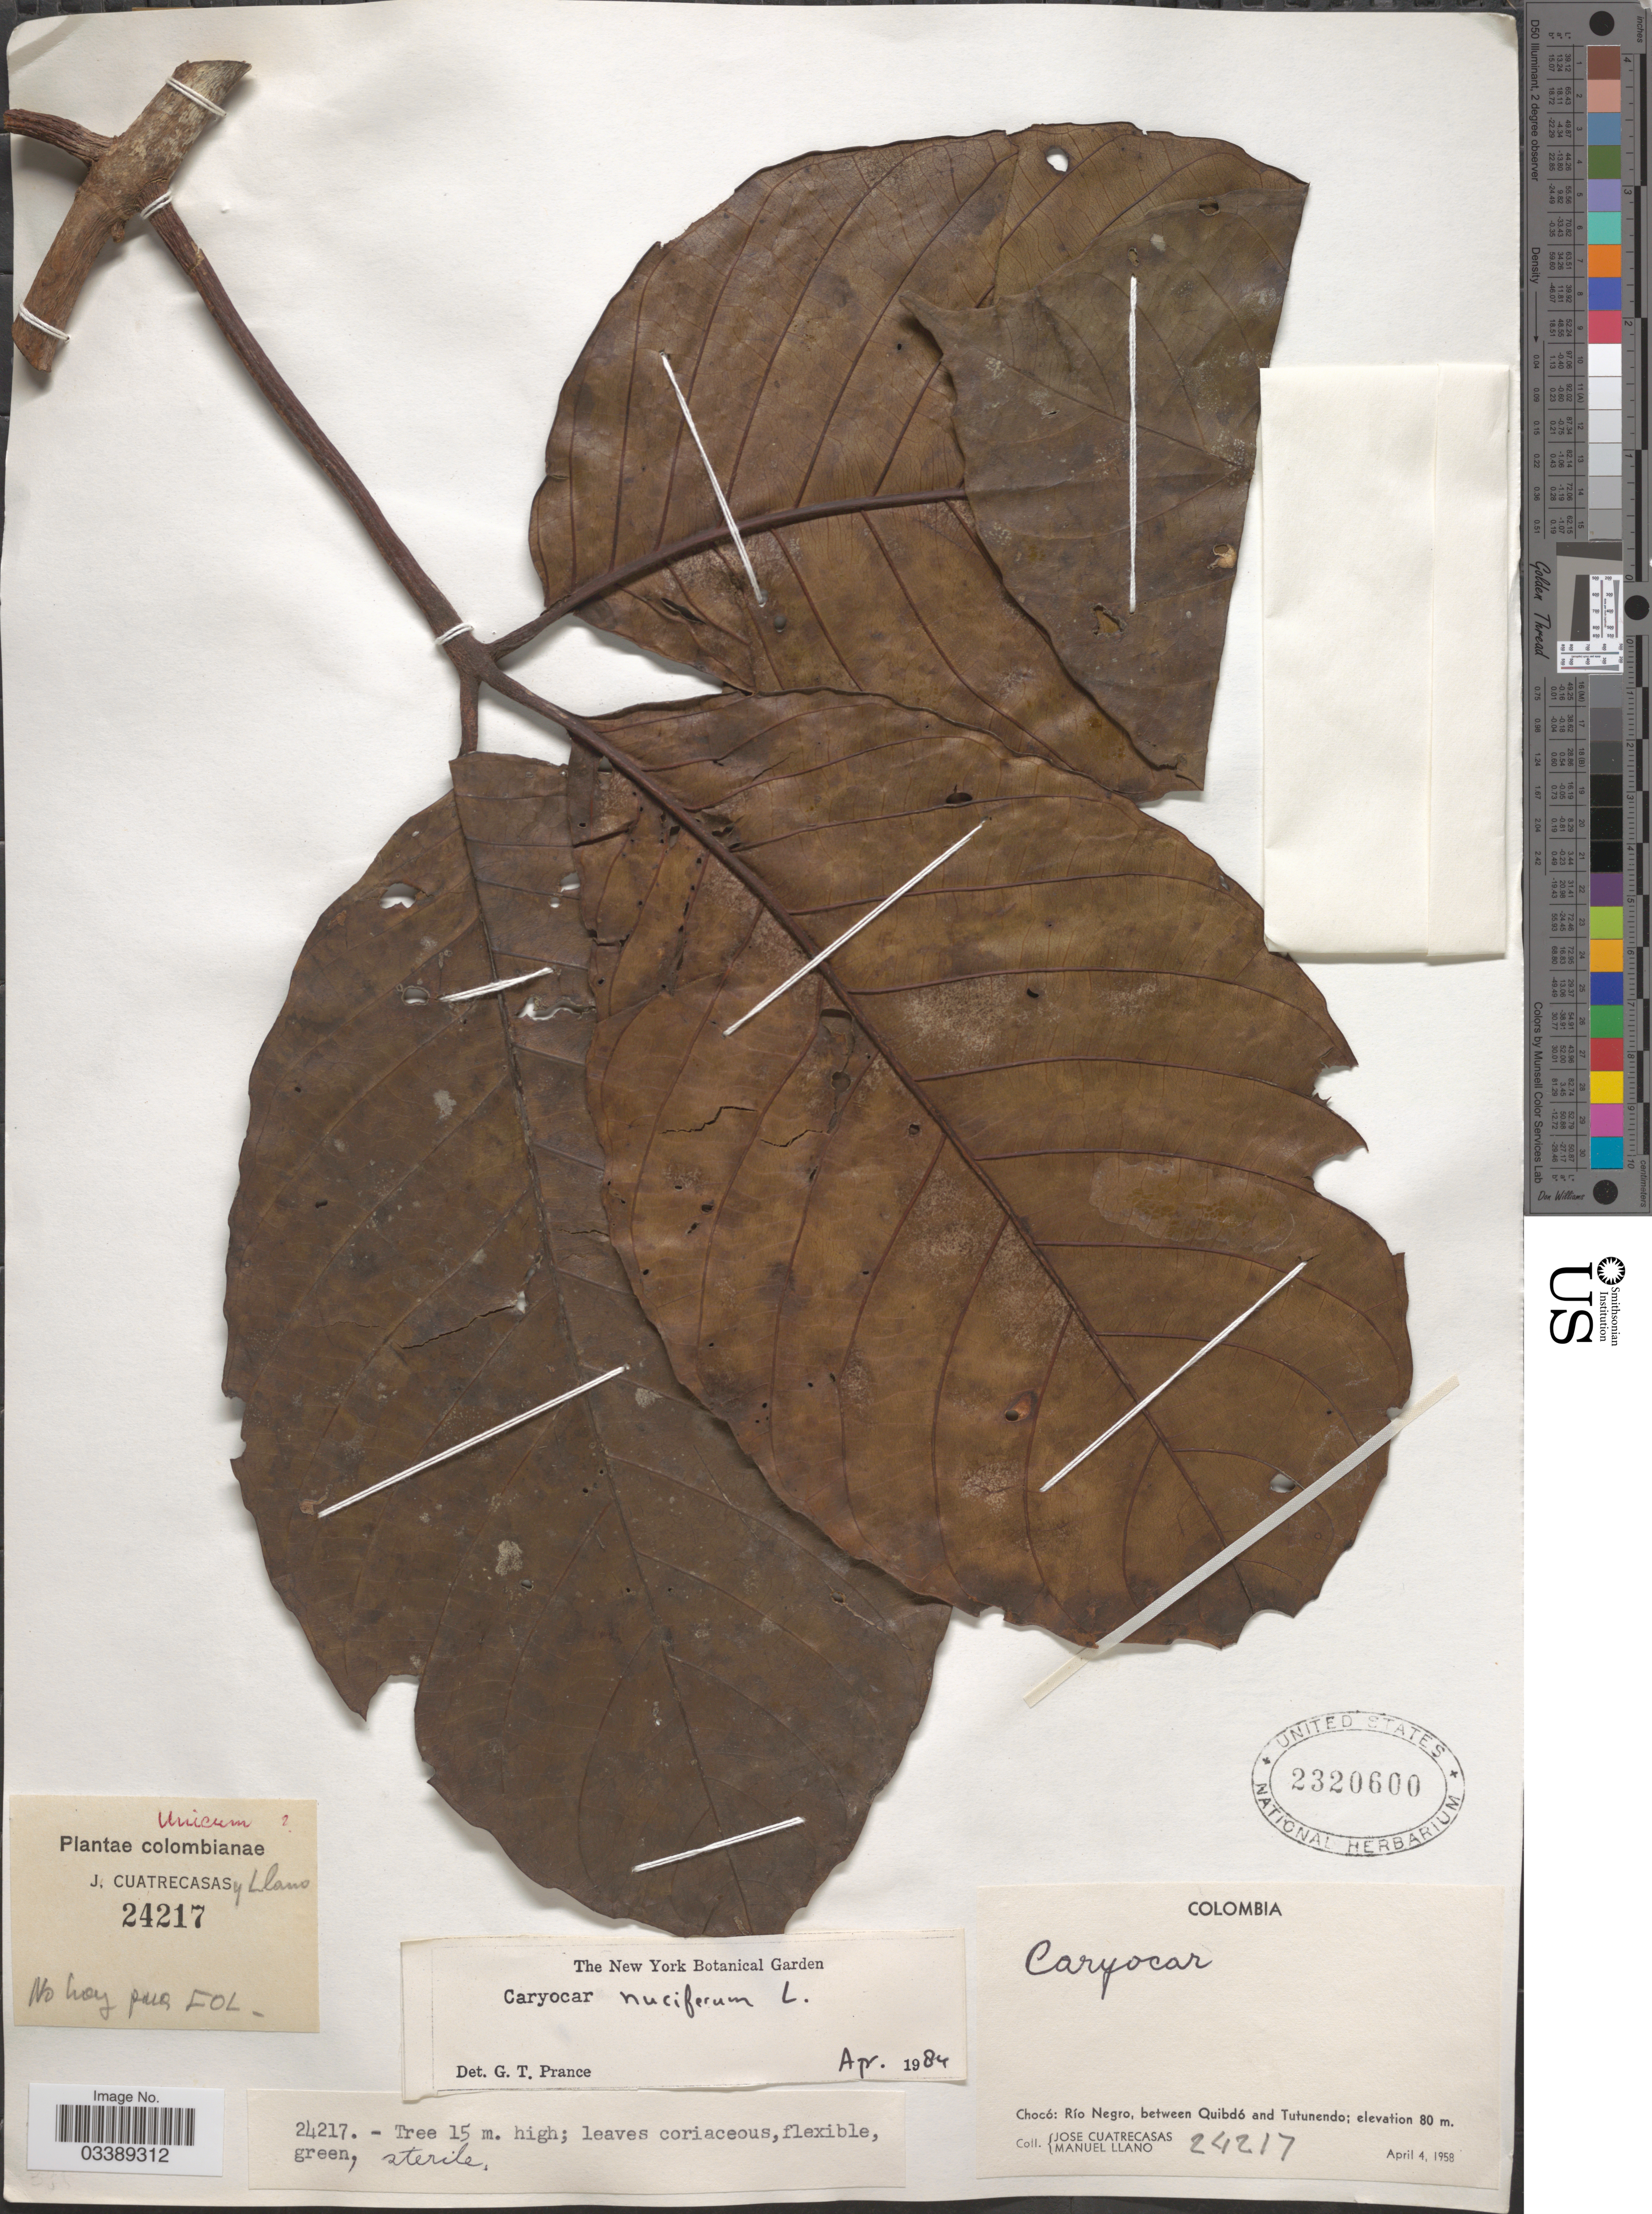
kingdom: Plantae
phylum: Tracheophyta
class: Magnoliopsida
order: Malpighiales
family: Caryocaraceae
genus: Caryocar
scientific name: Caryocar nuciferum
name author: L.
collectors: J. Cuatrecasas & M. Llano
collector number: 24217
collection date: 1958-04-04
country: Colombia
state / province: Chocó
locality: Río Negro, between Quibdó and Tutunendo.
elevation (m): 80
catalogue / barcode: US 2320600